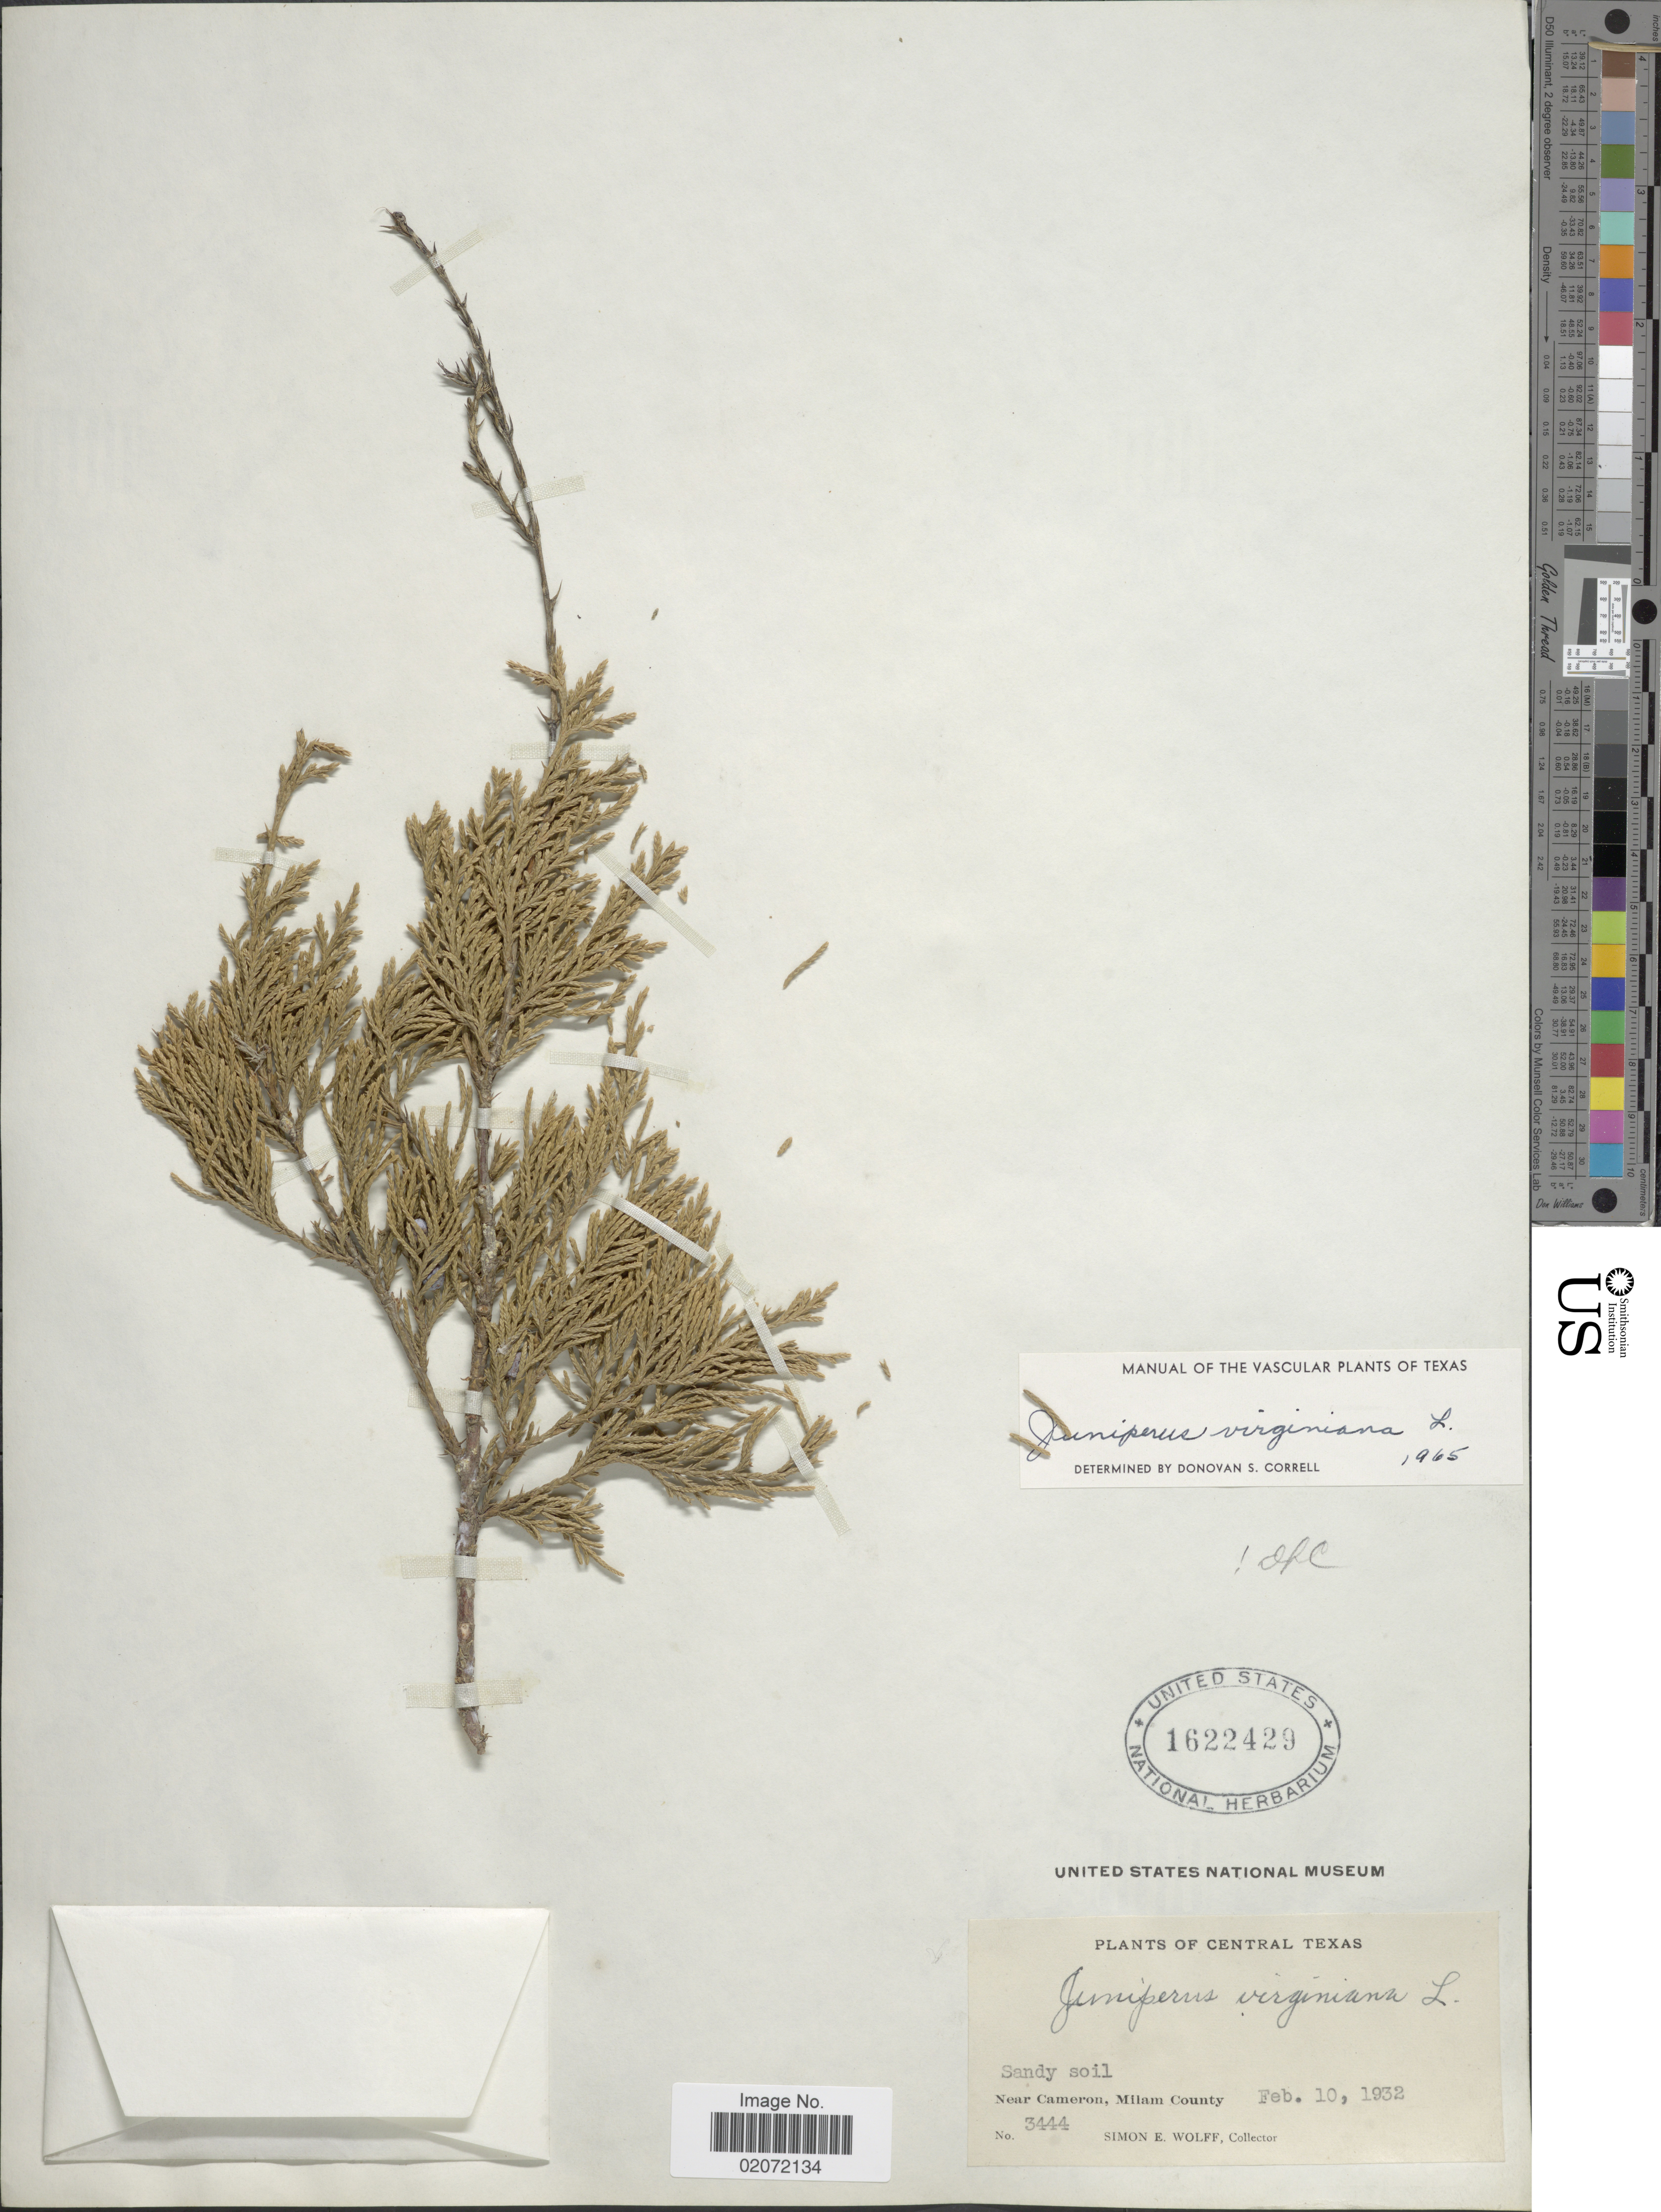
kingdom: Plantae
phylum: Tracheophyta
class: Pinopsida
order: Pinales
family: Cupressaceae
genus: Juniperus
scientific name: Juniperus virginiana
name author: L.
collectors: S. E. Wolff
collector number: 3444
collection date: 1932-02-10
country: United States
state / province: Texas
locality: Centra Texas, near Cameron, Miliam County.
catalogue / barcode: US 1622429